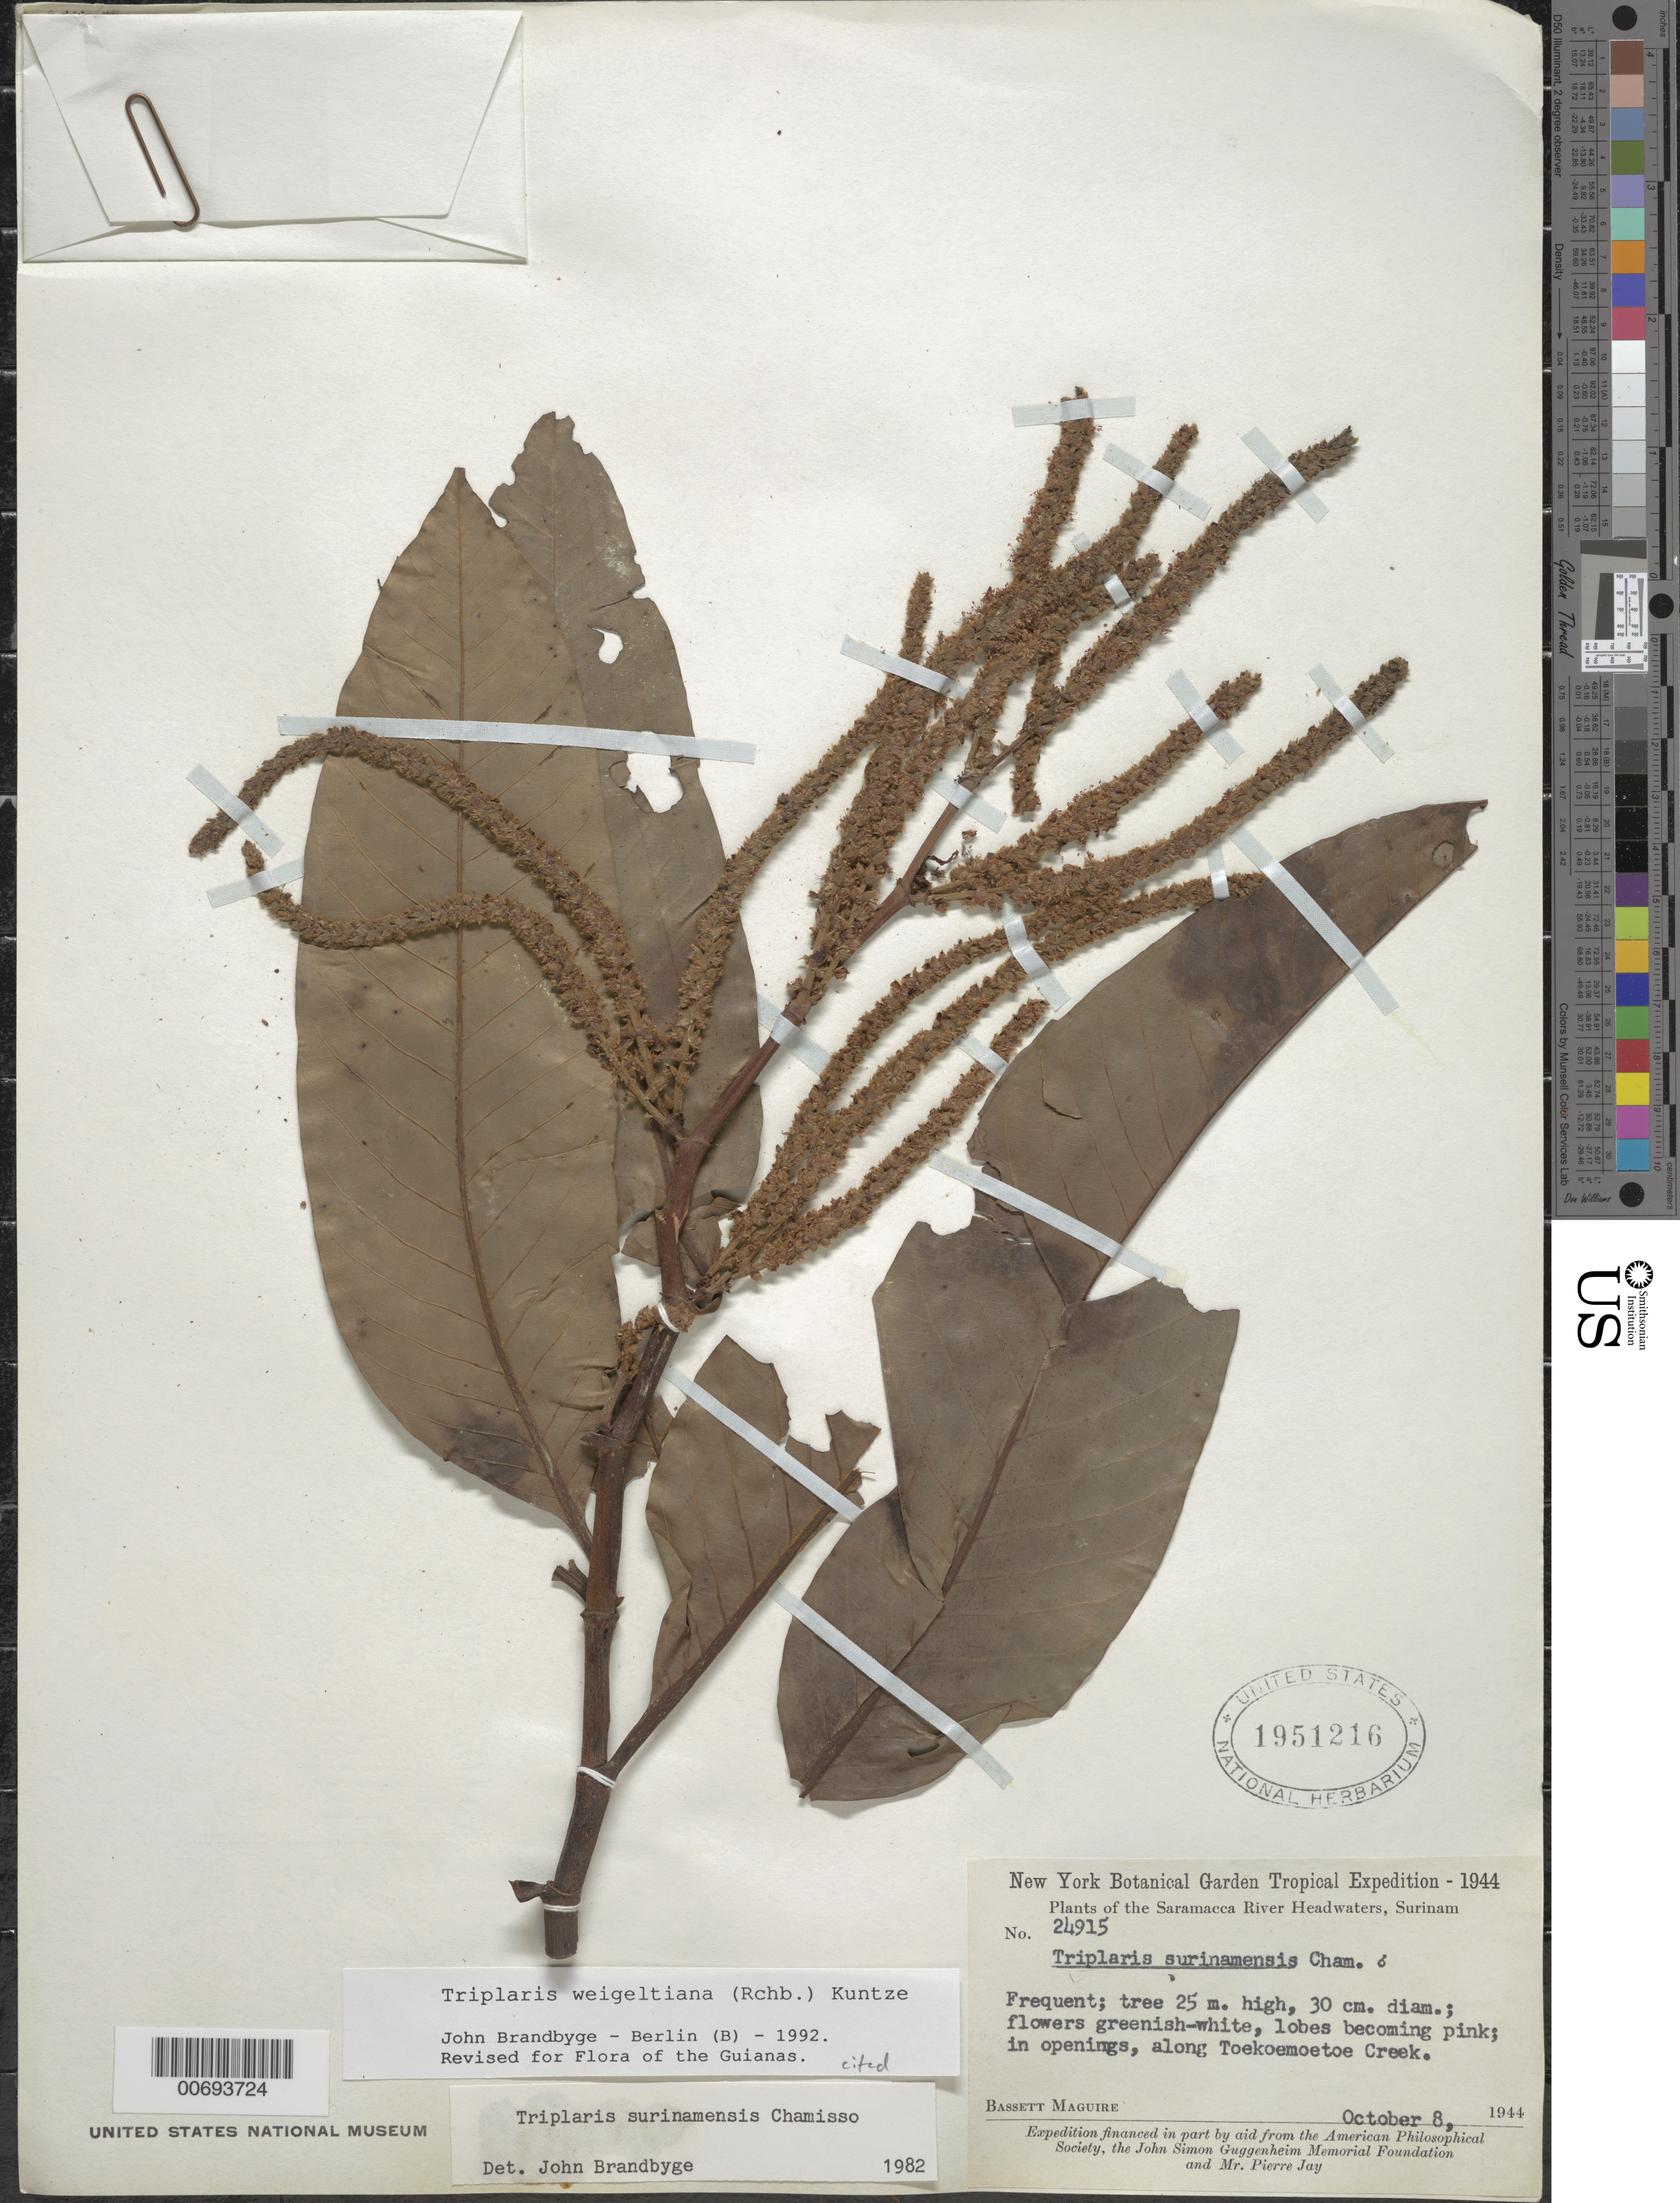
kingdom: Plantae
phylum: Tracheophyta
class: Magnoliopsida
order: Caryophyllales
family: Polygonaceae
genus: Triplaris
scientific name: Triplaris weigeltiana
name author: (Rchb.) Kuntze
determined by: Brandbyge, J.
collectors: B. Maguire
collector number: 24915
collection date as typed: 8-Oct-44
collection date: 1944-10-08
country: Suriname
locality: Saramacca River Headwaters, Toekoemoetoe Creek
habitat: Openings along creek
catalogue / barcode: US 1951216